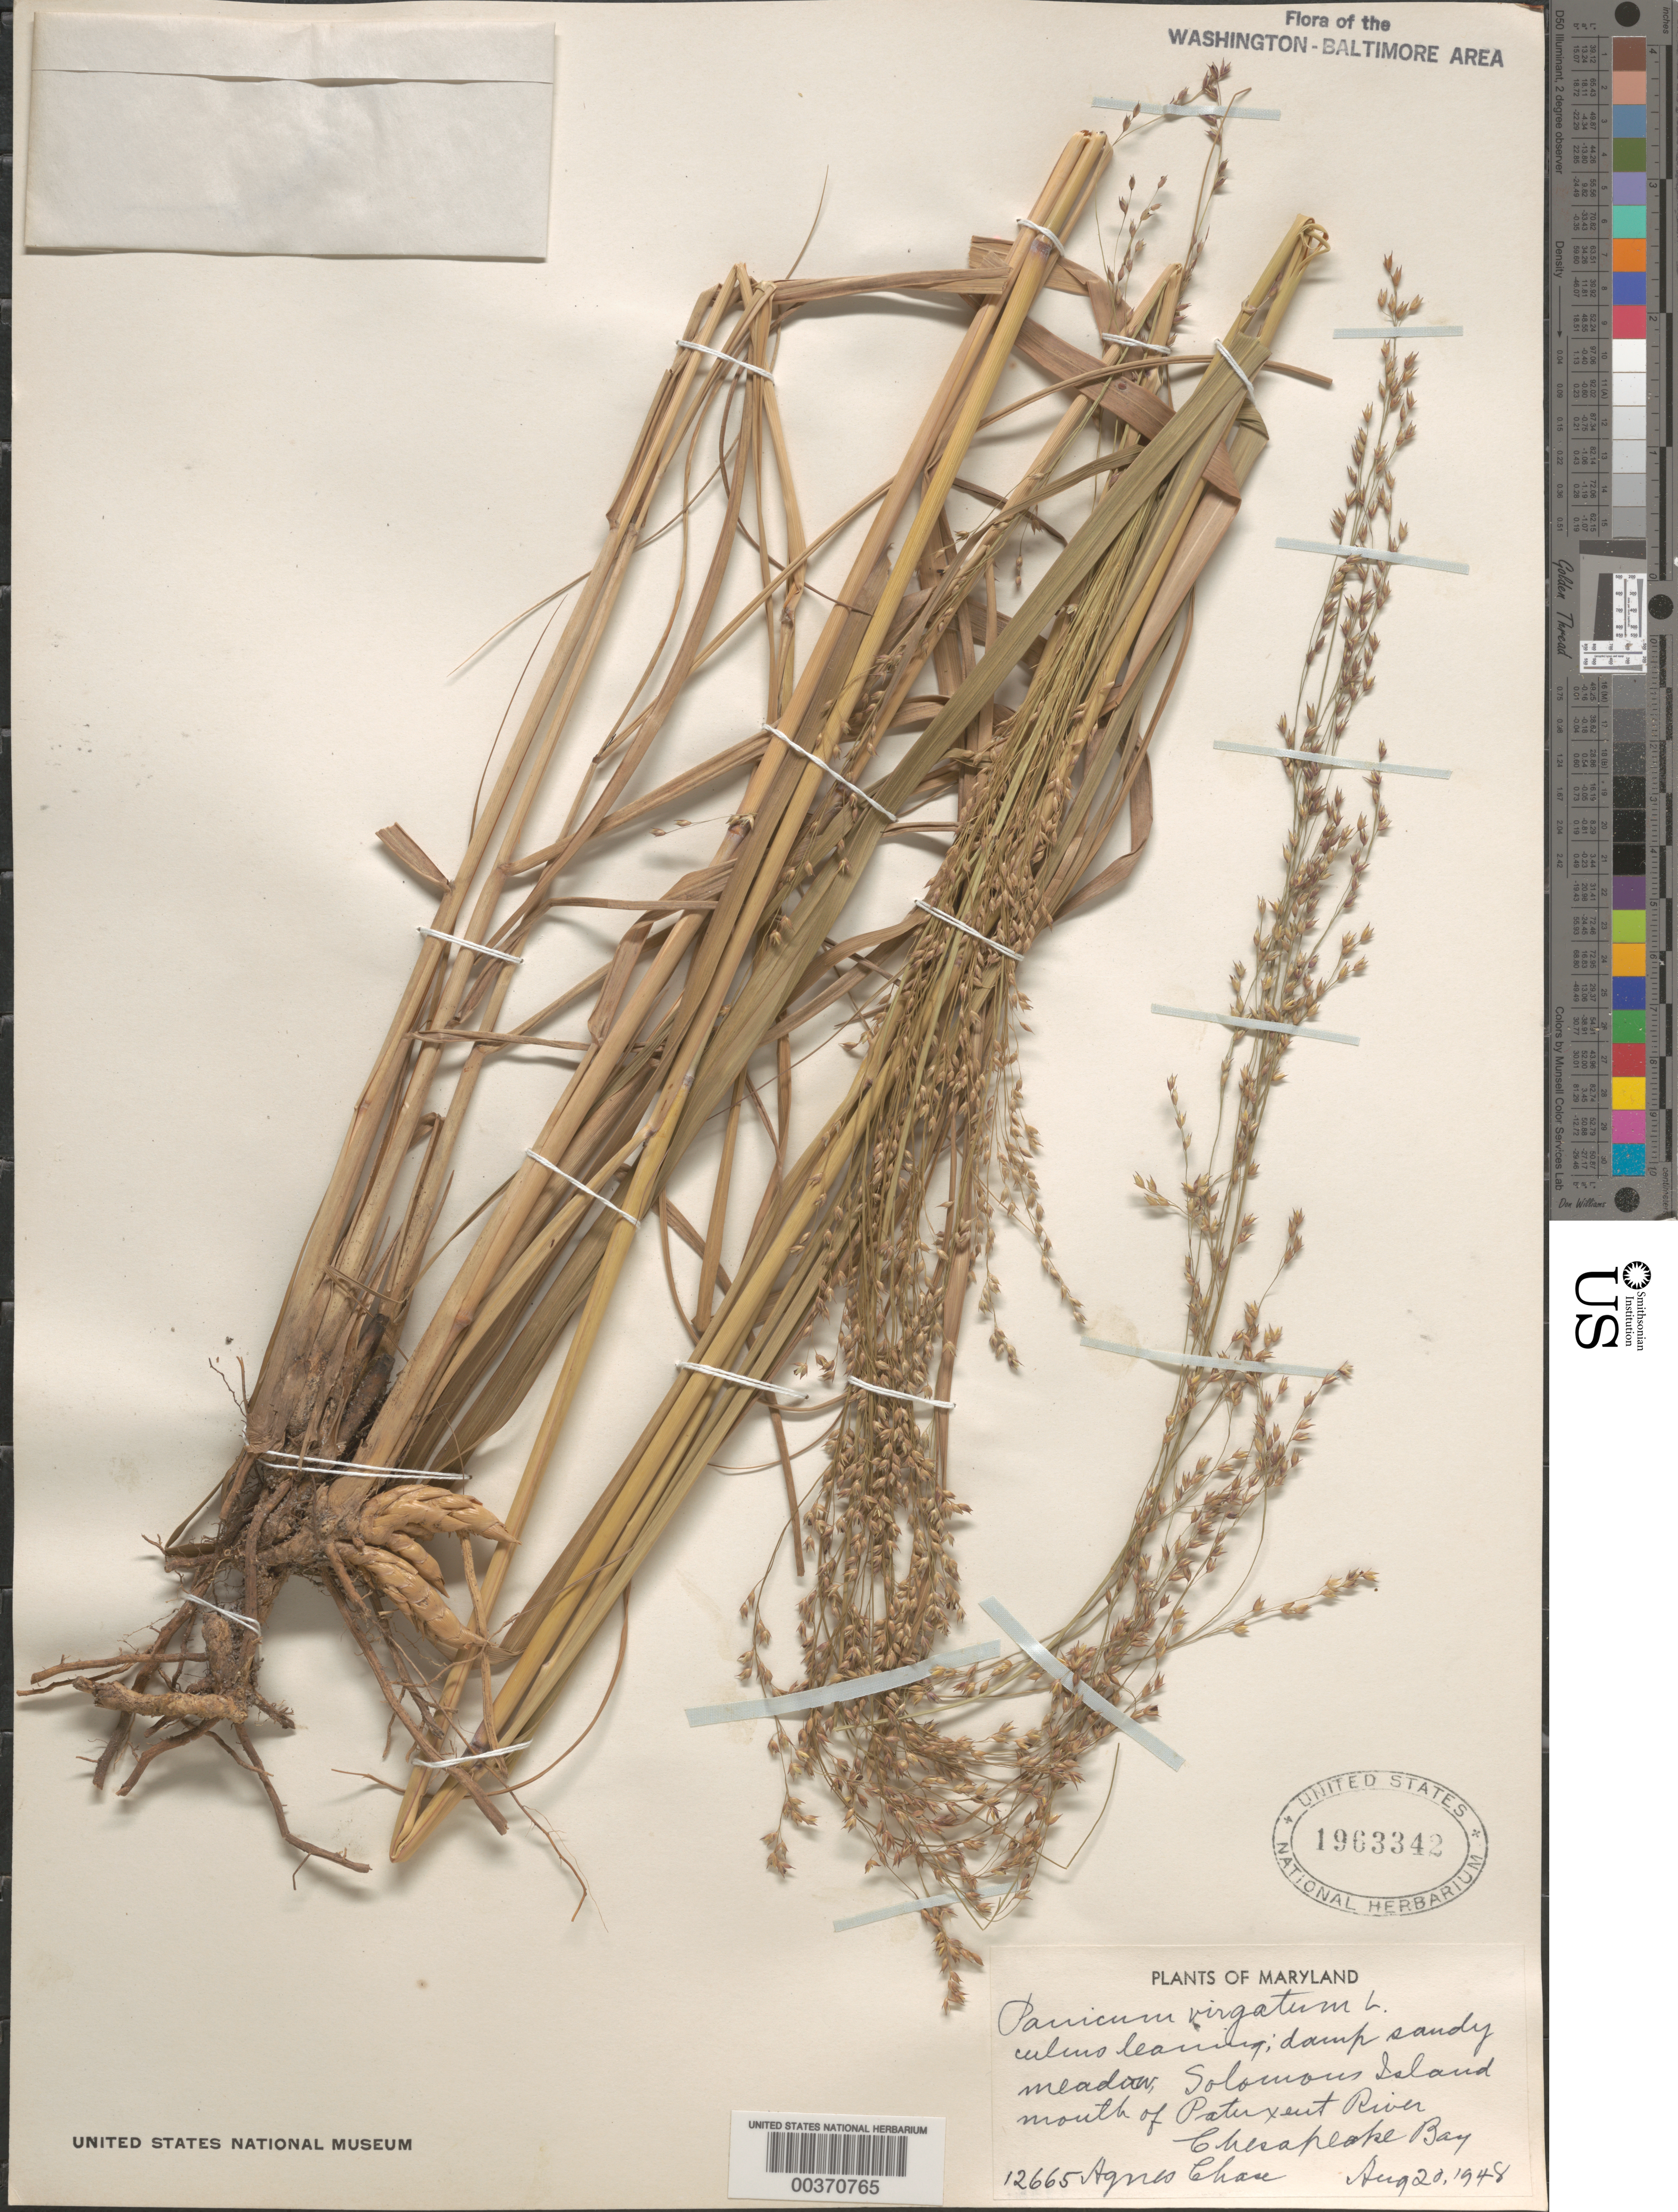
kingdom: Plantae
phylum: Tracheophyta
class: Liliopsida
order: Poales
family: Poaceae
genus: Panicum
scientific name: Panicum virgatum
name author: L.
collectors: A. Chase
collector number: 12665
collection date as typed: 20 Aug 1948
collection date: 1948-08-20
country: United States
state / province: Maryland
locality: Mouth of Patuxent River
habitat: Damp sandy meadow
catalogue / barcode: US 1963342